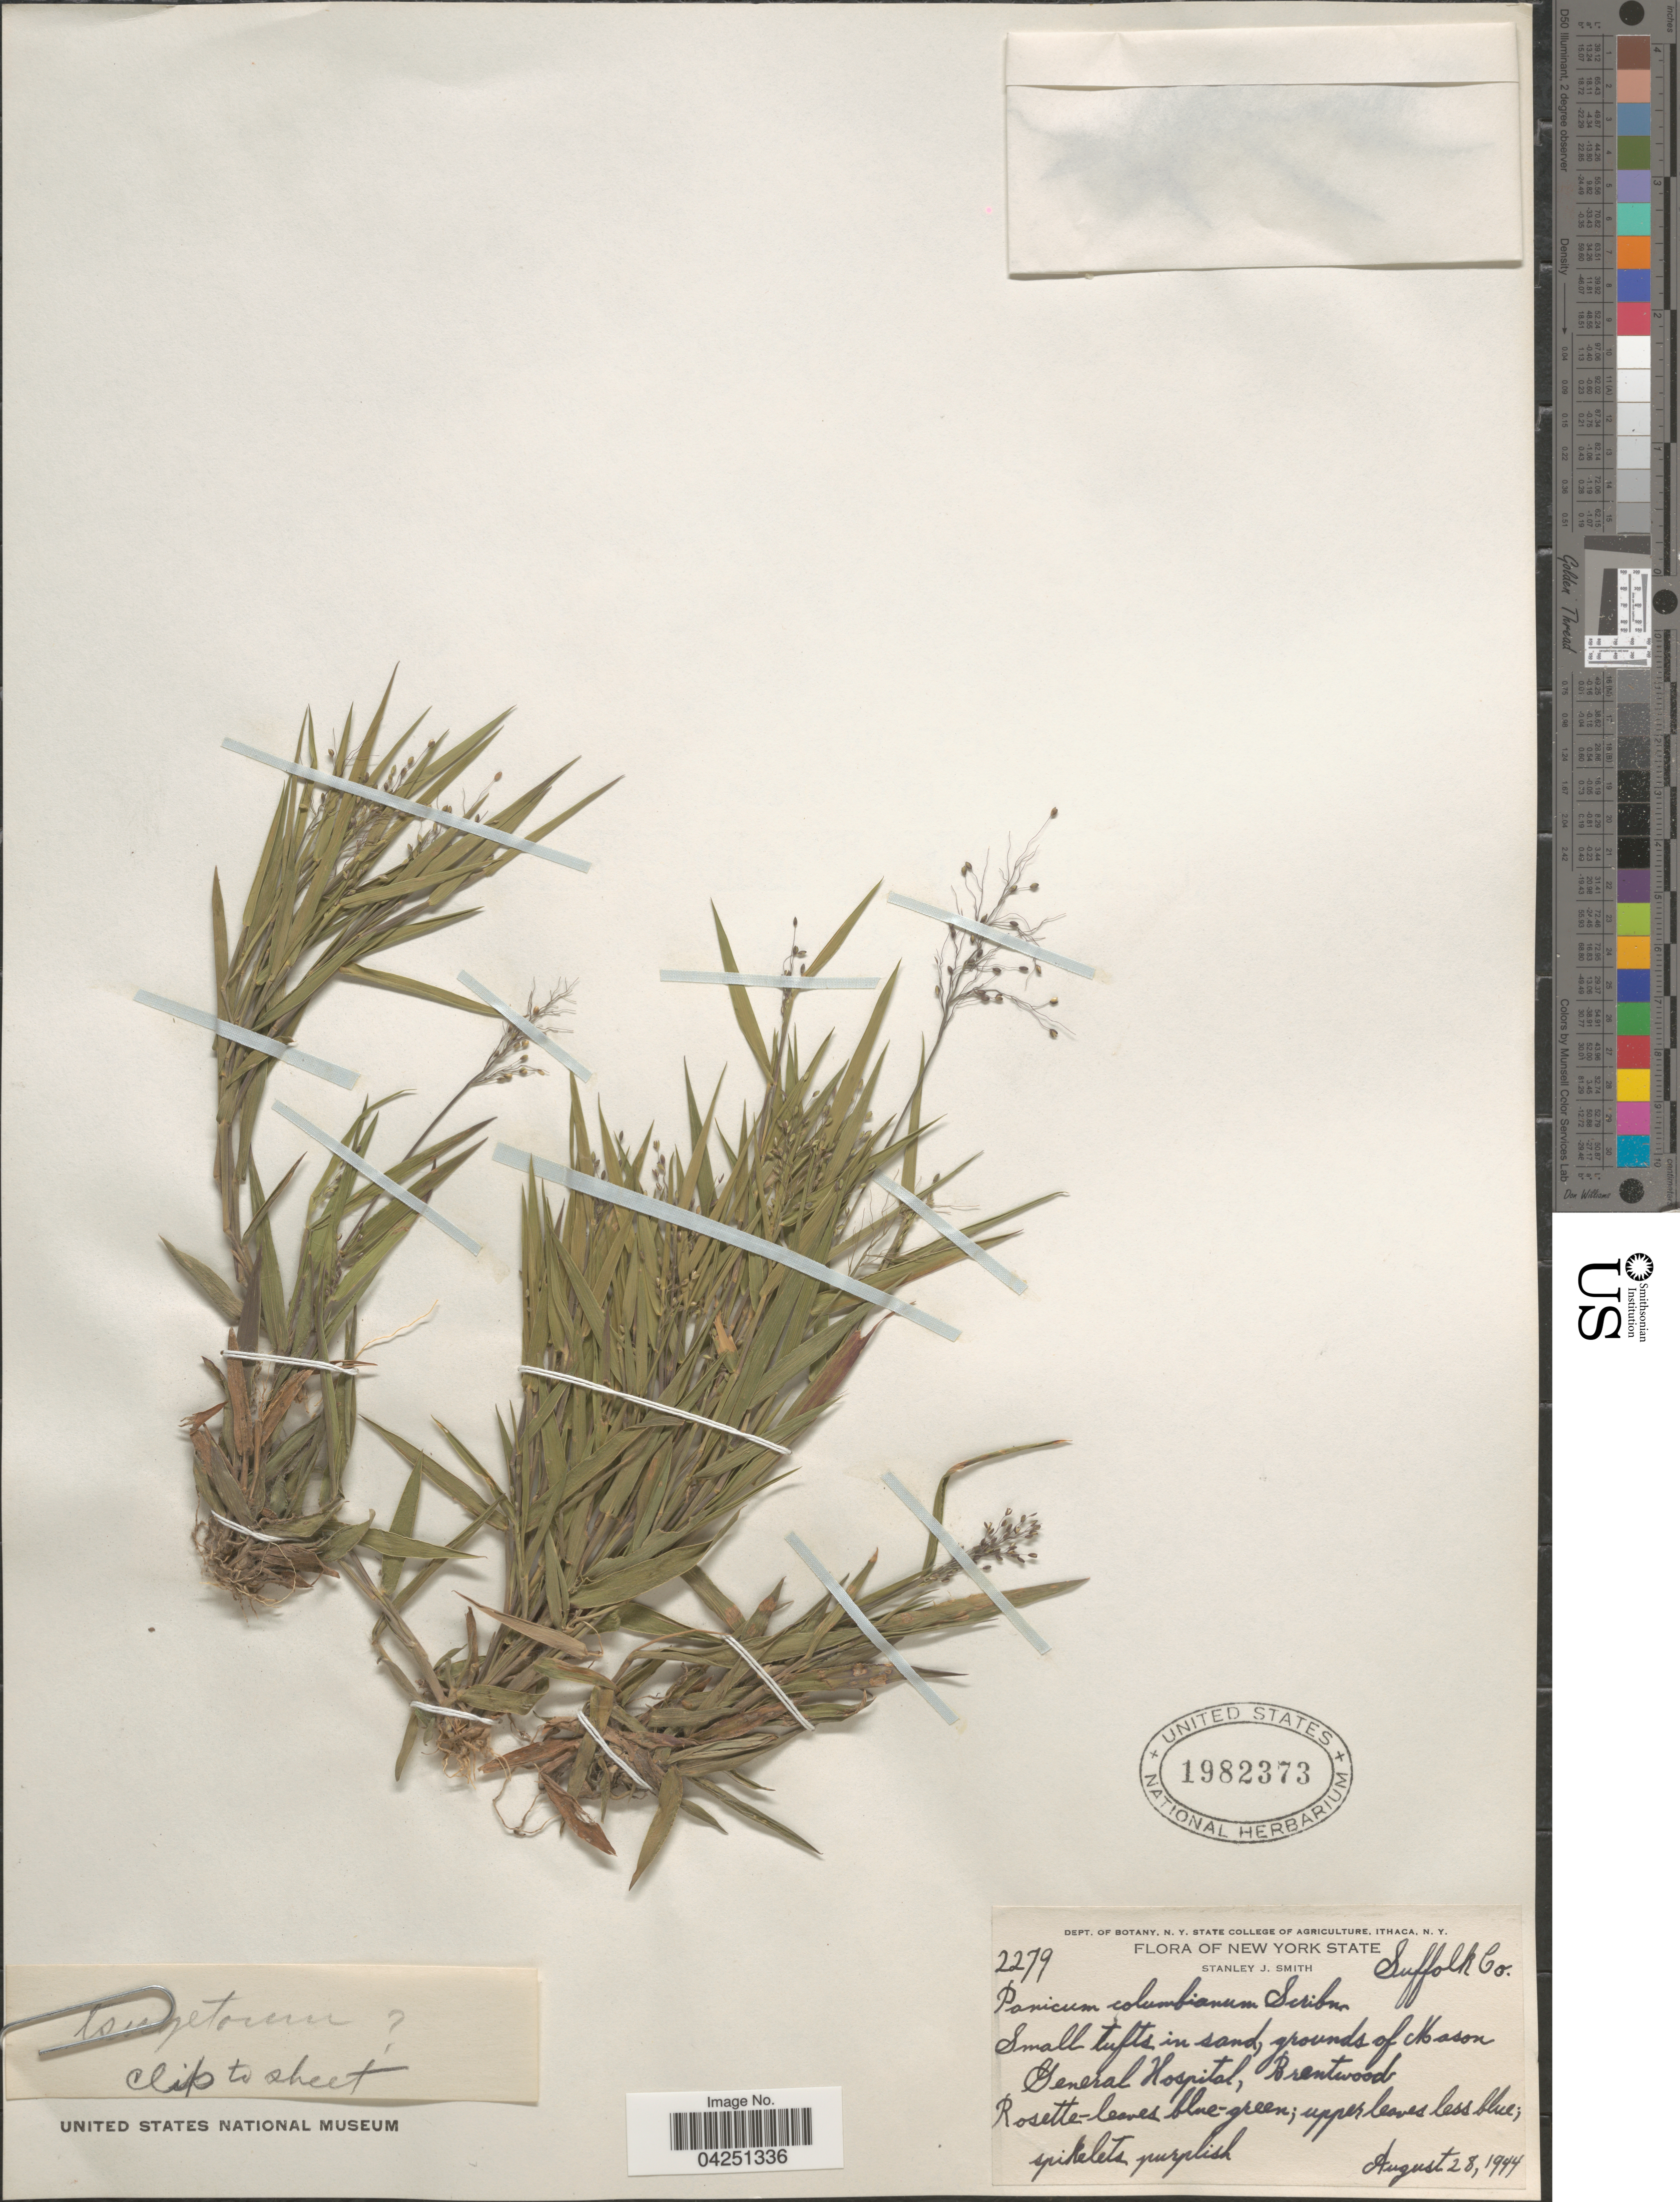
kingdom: Plantae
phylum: Tracheophyta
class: Liliopsida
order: Poales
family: Poaceae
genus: Dichanthelium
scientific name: Dichanthelium acuminatum var. acuminatum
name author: (Sw.) Gould & C.A. Clark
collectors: S. Smith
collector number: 2279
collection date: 1944-08-28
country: United States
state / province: New York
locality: Suffolk Co. Small tufts in sand, grounds of Mason General Hospital, Brentwood.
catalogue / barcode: US 1982373